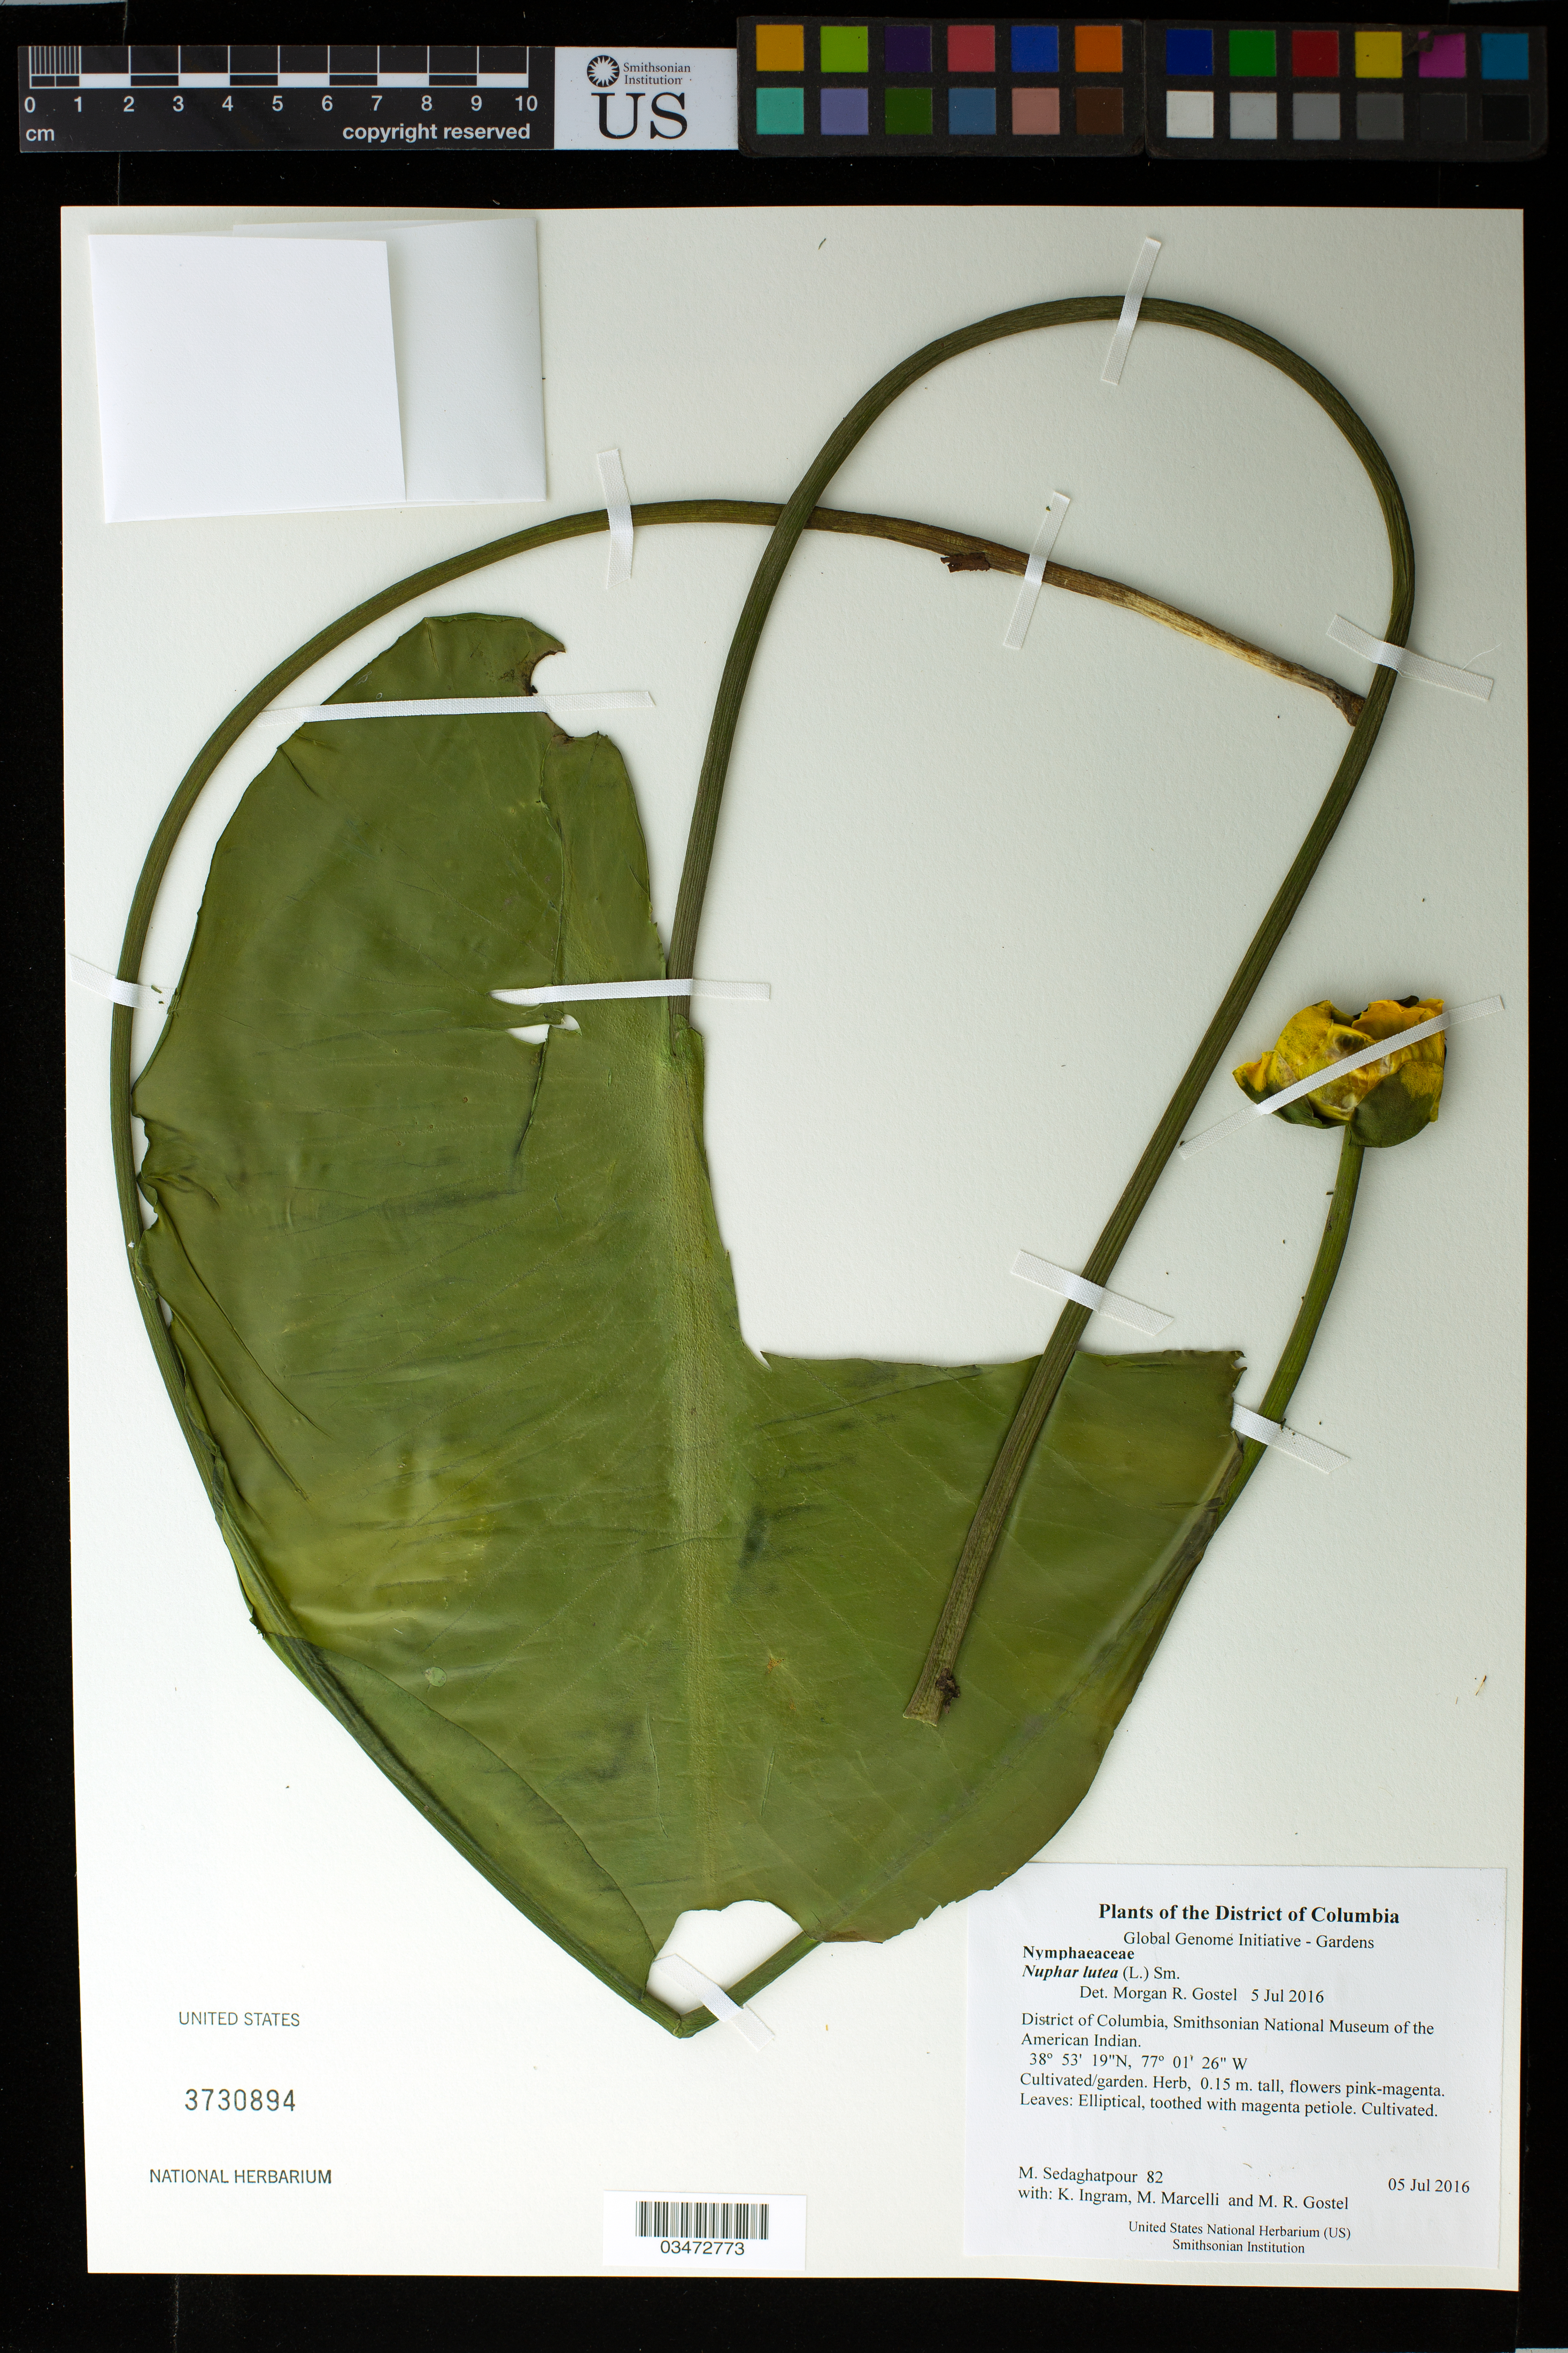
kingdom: Plantae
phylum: Tracheophyta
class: Magnoliopsida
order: Nymphaeales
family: Nymphaeaceae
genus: Nuphar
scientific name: Nuphar lutea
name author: (L.) Sm.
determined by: Gostel, Morgan R., (BRIT), Botanical Research Institute of Texas (UNITED STATES)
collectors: M. Sedaghatpour, K. S. Ingram, M. Marcelli & M. R. Gostel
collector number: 82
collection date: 2016-07-05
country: United States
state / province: District of Columbia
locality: Smithsonian National Museum of the American Indian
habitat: Cultivated/garden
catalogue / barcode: US 3730894